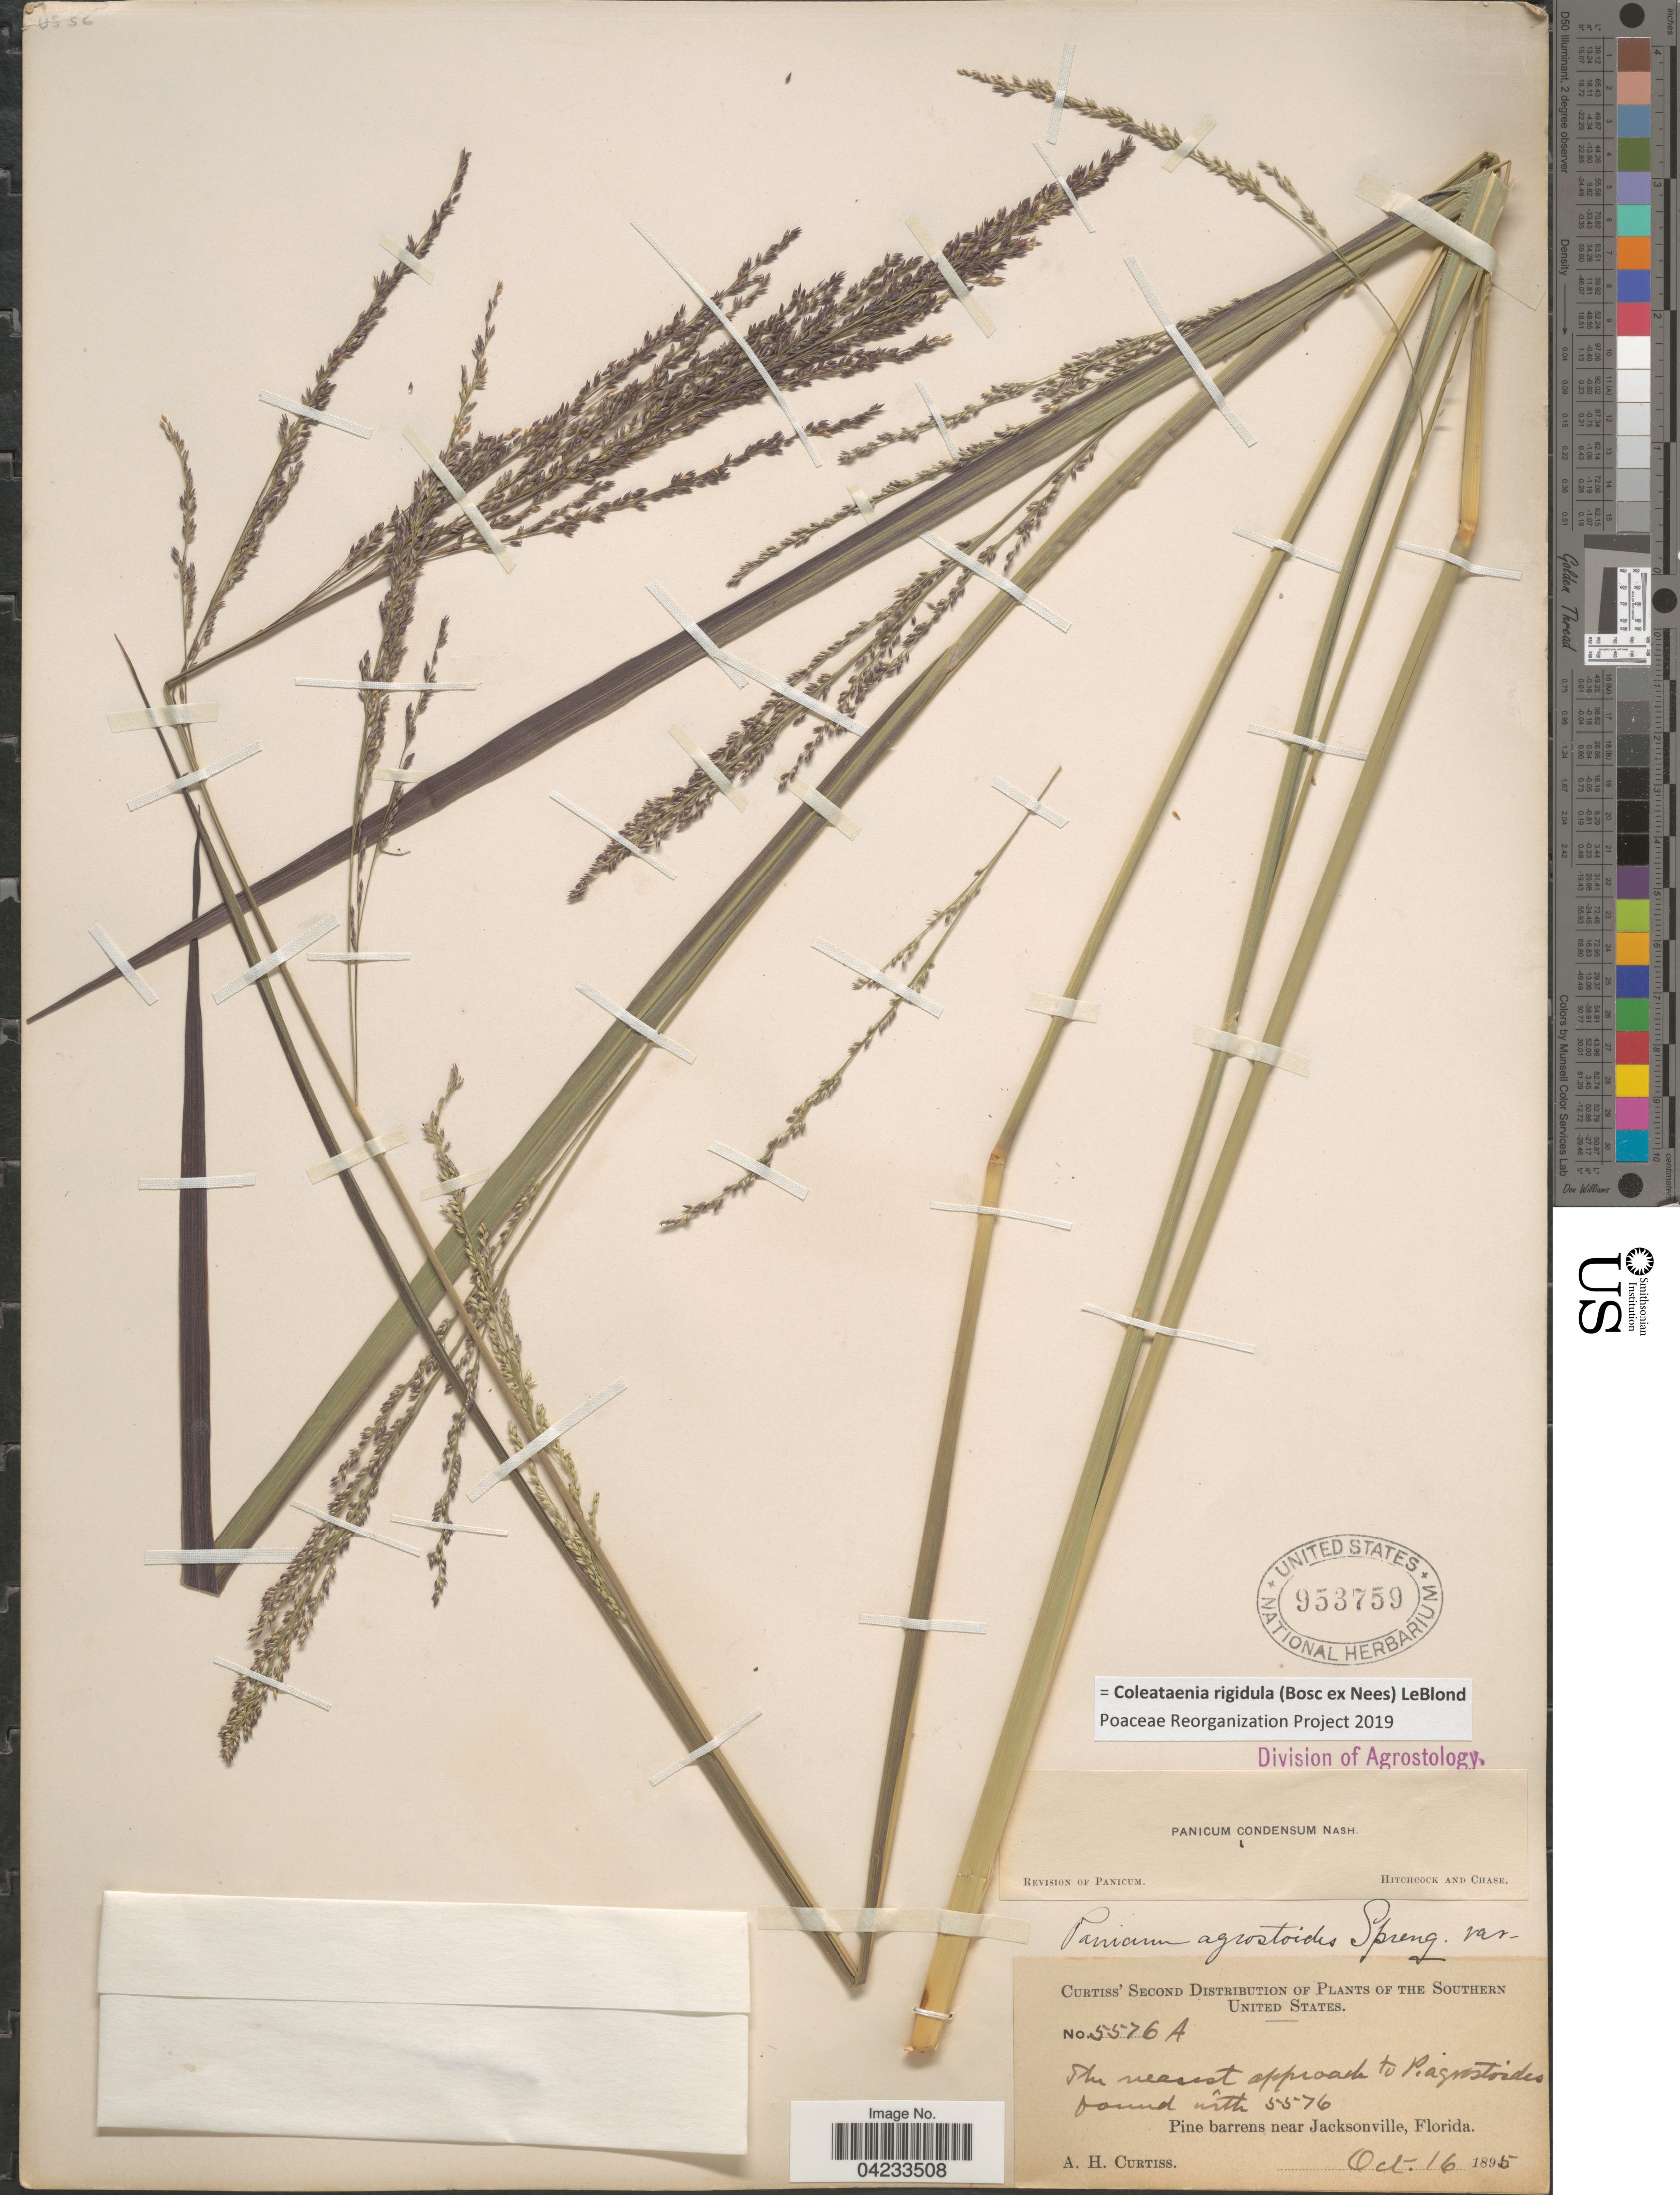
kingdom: Plantae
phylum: Tracheophyta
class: Liliopsida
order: Poales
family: Poaceae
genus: Coleataenia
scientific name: Coleataenia rigidula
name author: (Bosc ex Nees) LeBlond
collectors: A. H. Curtiss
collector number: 5576A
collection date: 1895-10-16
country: United States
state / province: Florida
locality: The Southern United States. Pine barrens near Jacksonville.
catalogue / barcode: US 953759